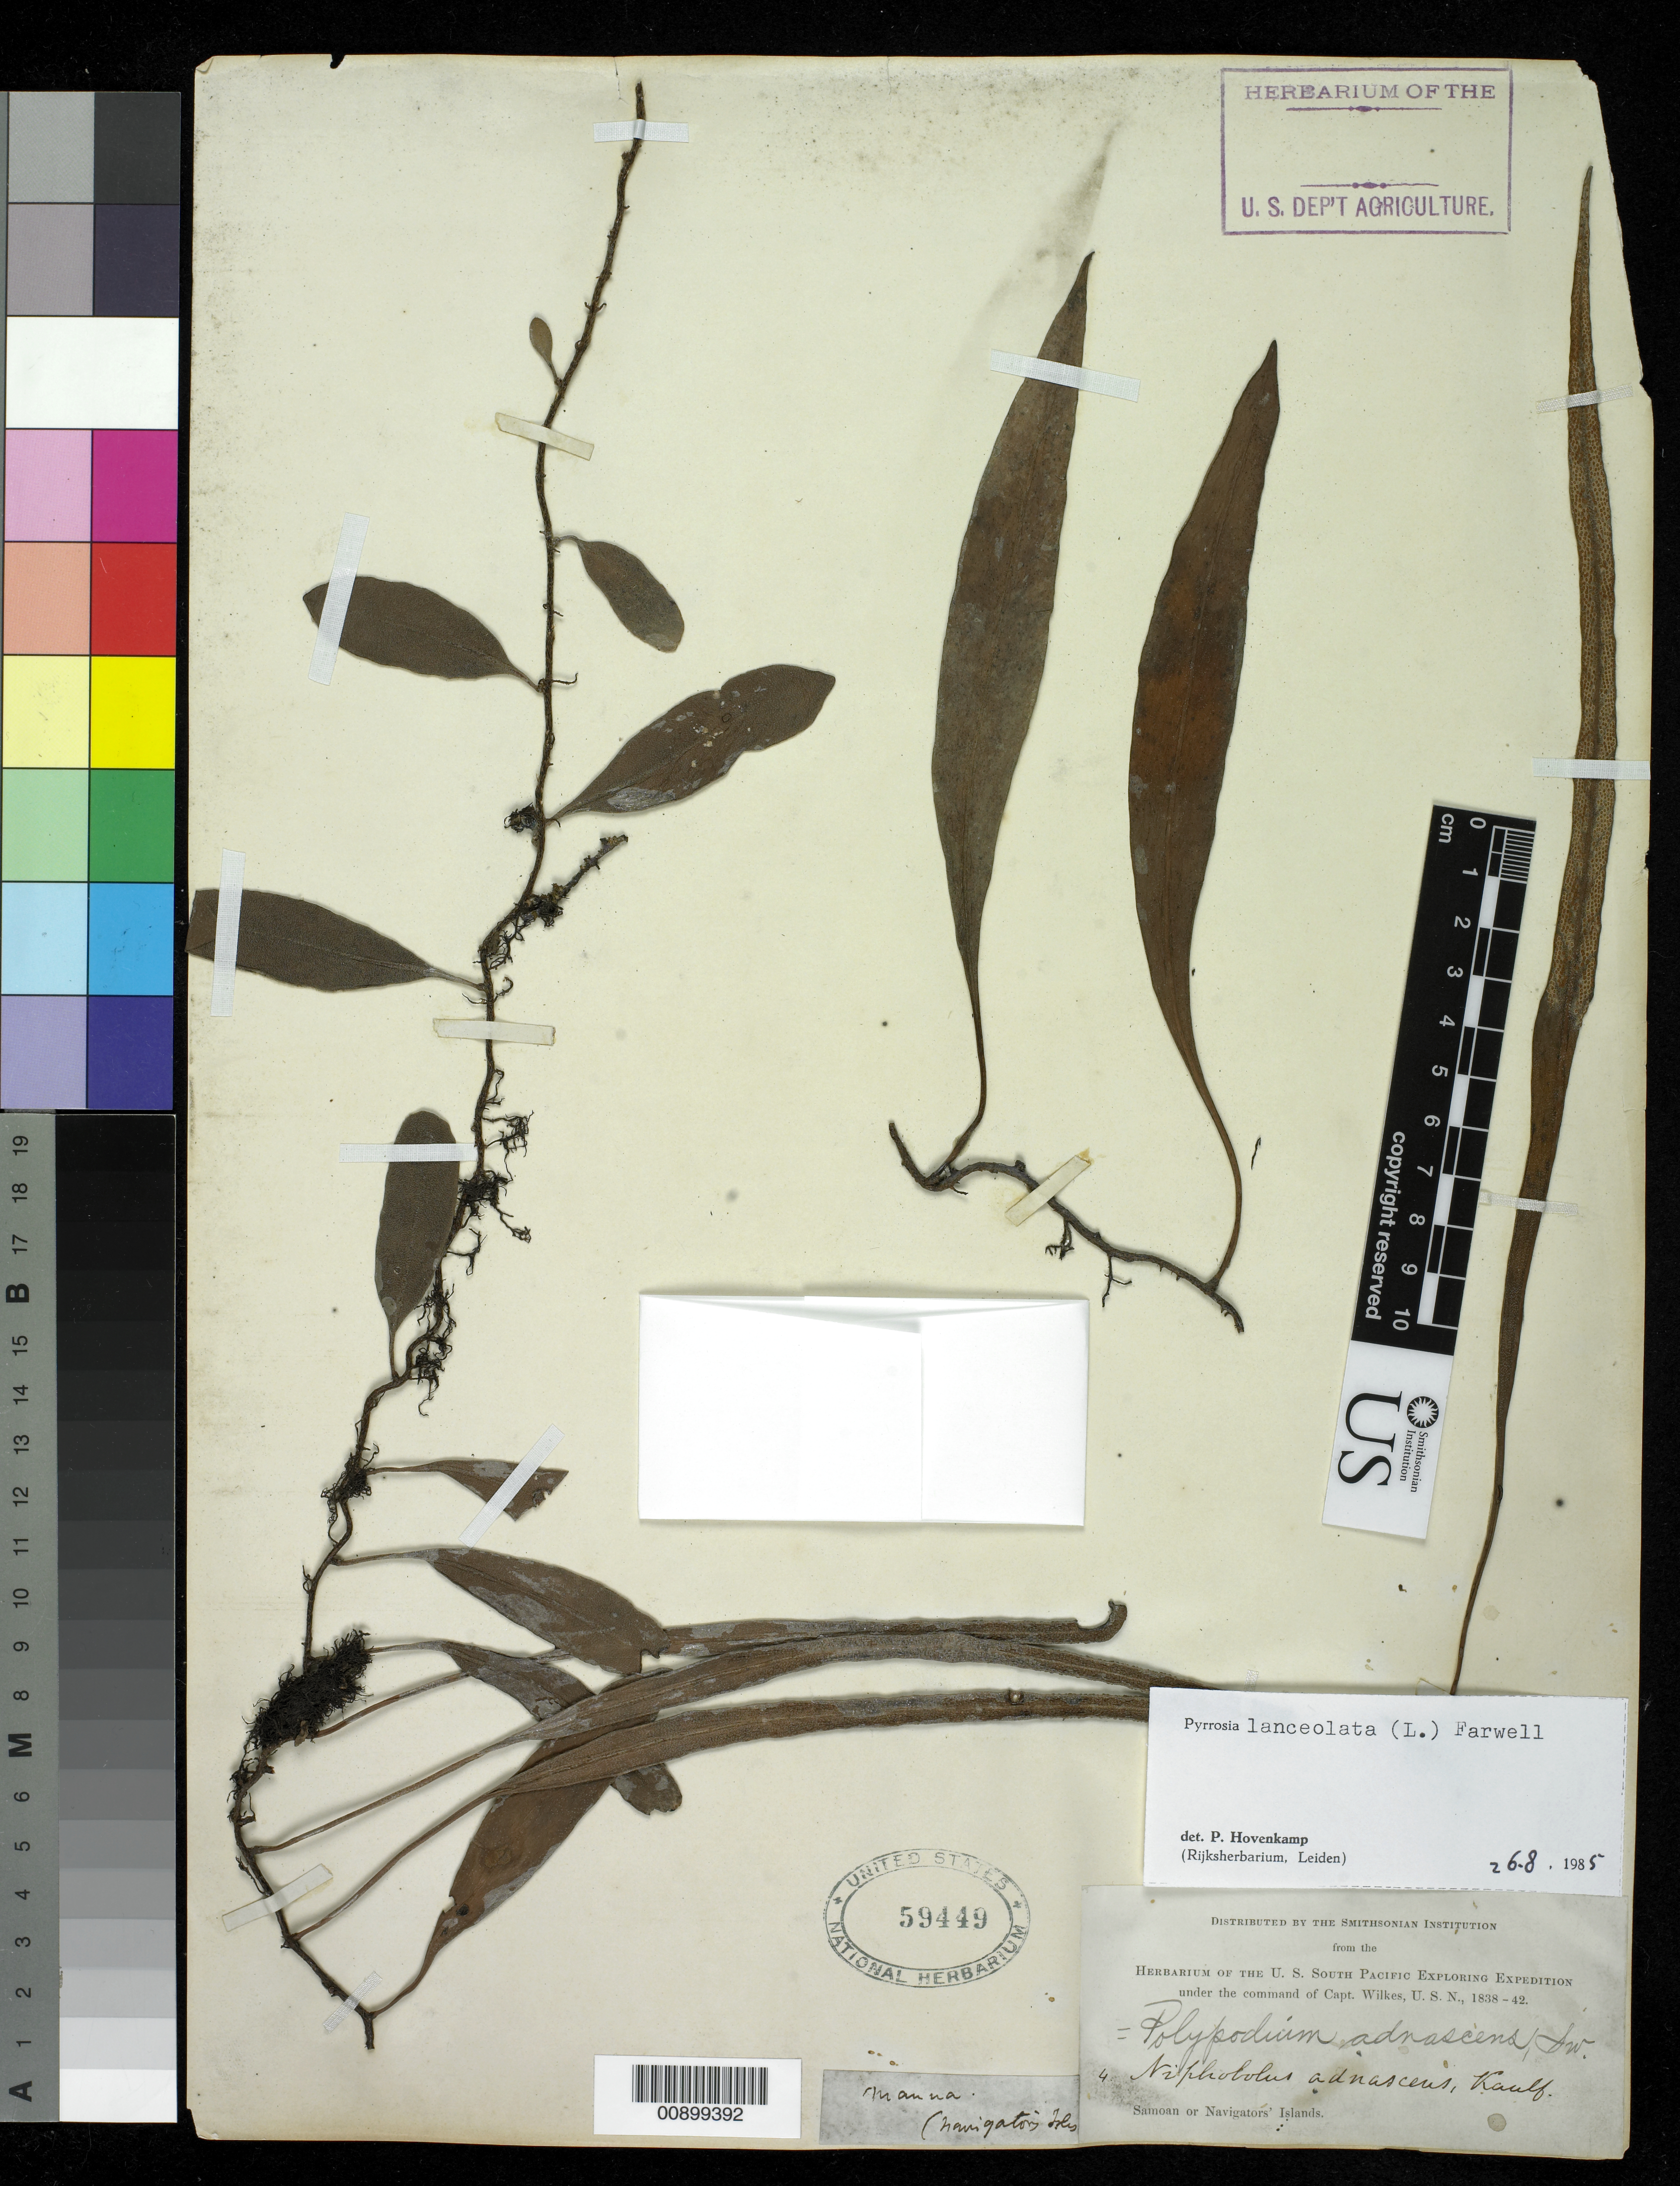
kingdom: Plantae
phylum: Tracheophyta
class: Polypodiopsida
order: Polypodiales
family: Polypodiaceae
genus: Pyrrosia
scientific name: Pyrrosia lanceolata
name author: (L.) Farw.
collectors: Wilkes Explor. Exped.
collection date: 1838/1842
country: American Samoa / Samoa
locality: Samoan Islands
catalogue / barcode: US 59449